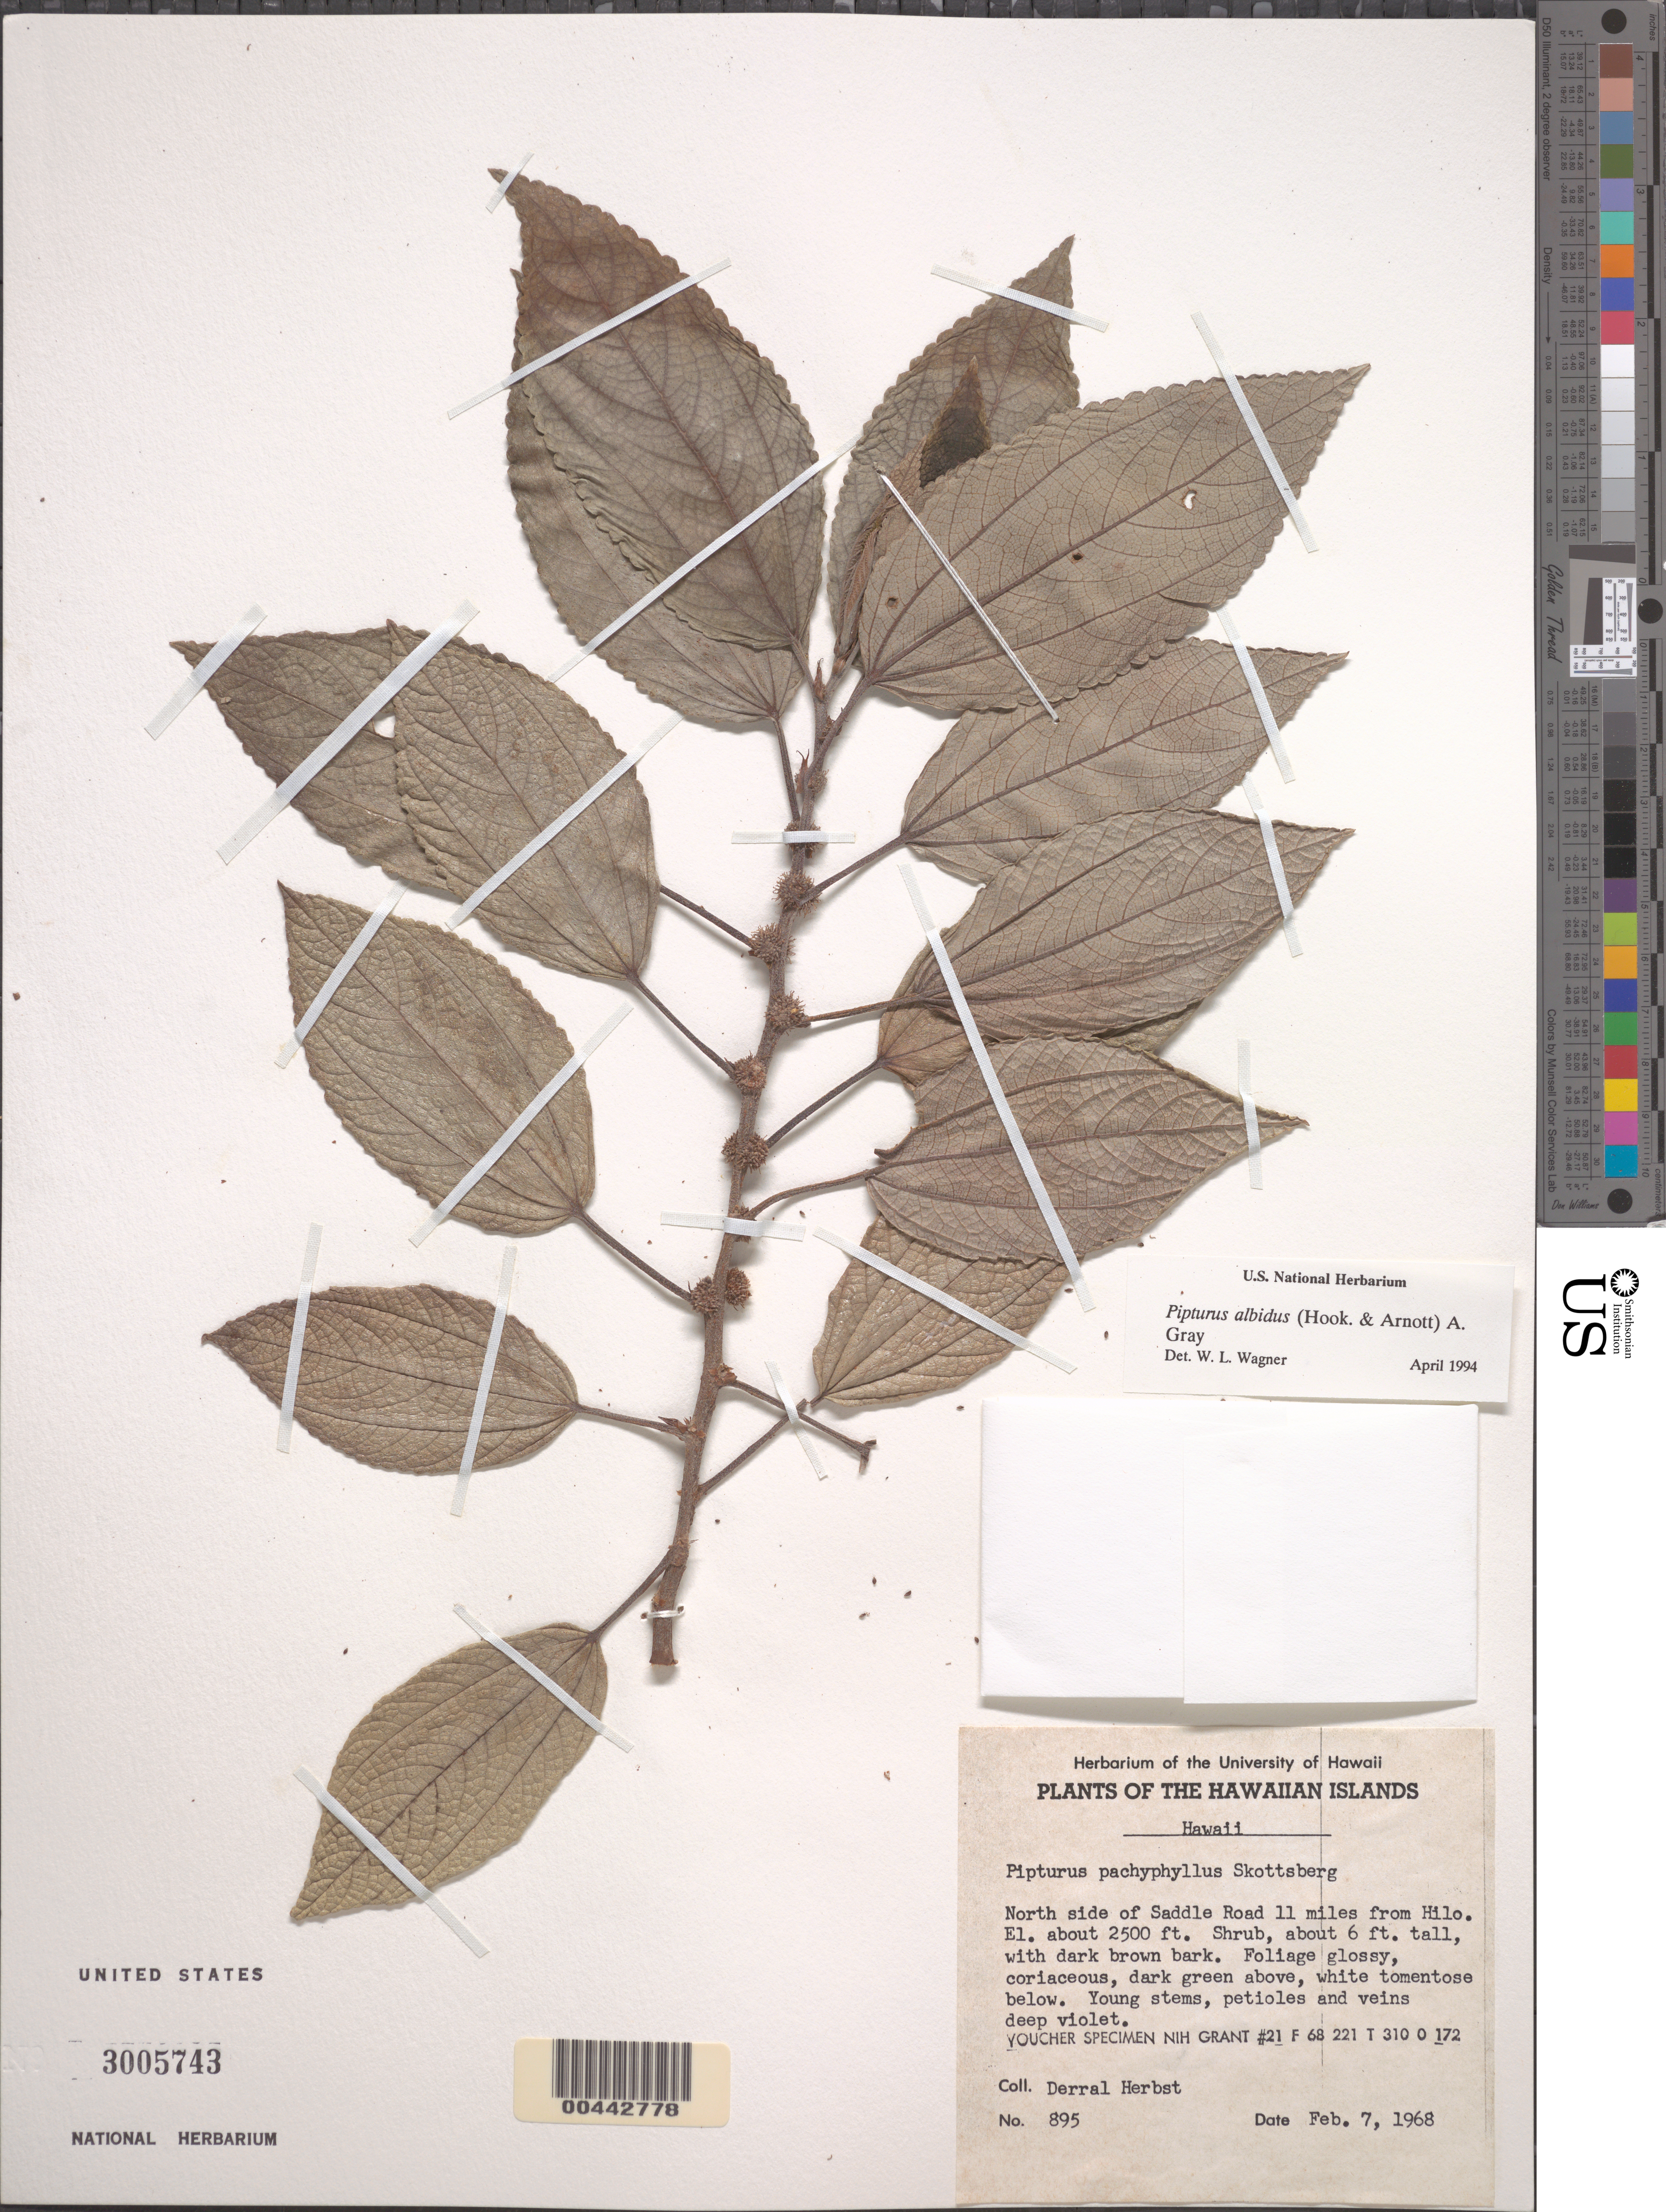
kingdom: Plantae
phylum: Tracheophyta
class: Magnoliopsida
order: Rosales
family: Urticaceae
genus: Pipturus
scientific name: Pipturus albidus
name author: (Hook. & Arn.) A. Gray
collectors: D. R. Herbst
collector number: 895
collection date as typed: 7 Feb 1968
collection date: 1968-02-07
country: United States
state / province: Hawaii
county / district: Hawaii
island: Hawaii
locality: North side of Saddle Road 11 miles from Hilo.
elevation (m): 762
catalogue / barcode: US 3005743